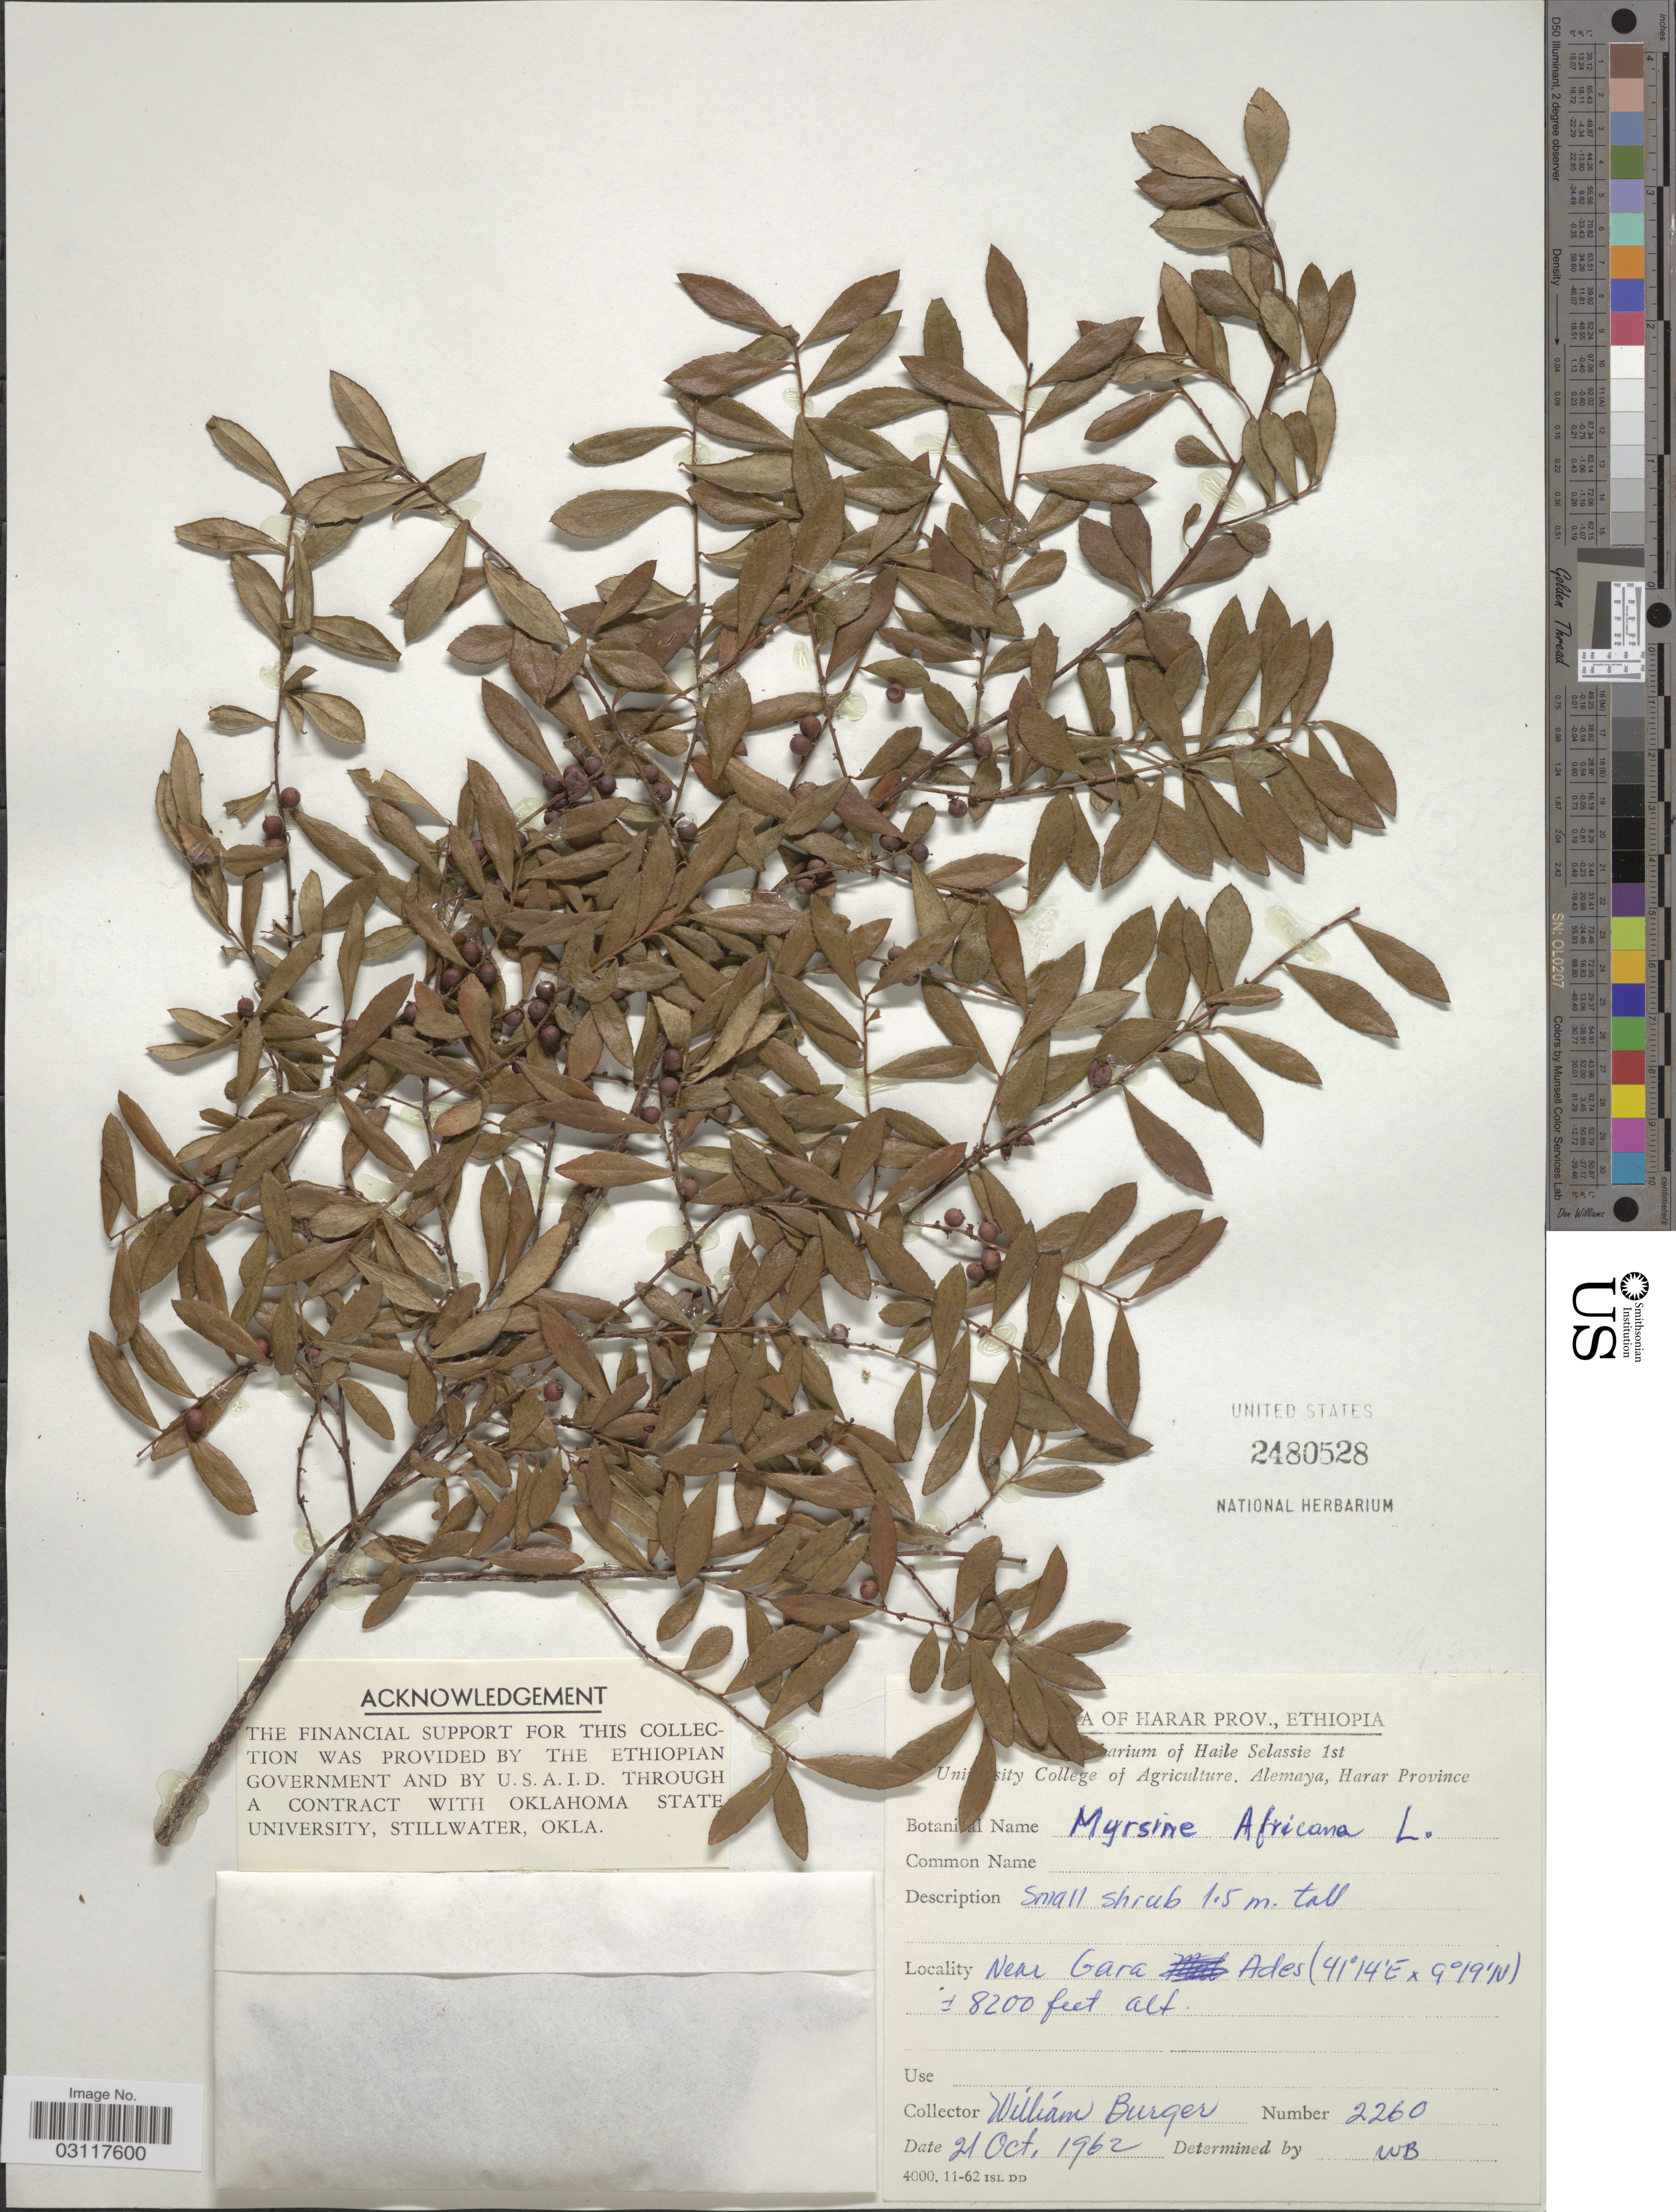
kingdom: Plantae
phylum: Tracheophyta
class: Magnoliopsida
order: Ericales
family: Primulaceae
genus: Myrsine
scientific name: Myrsine africana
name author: L.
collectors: W. Burger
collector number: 2260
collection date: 1962-10-21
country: Ethiopia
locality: Harar Prov., Near Gara Ades.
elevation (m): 2499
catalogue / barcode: US 2480528